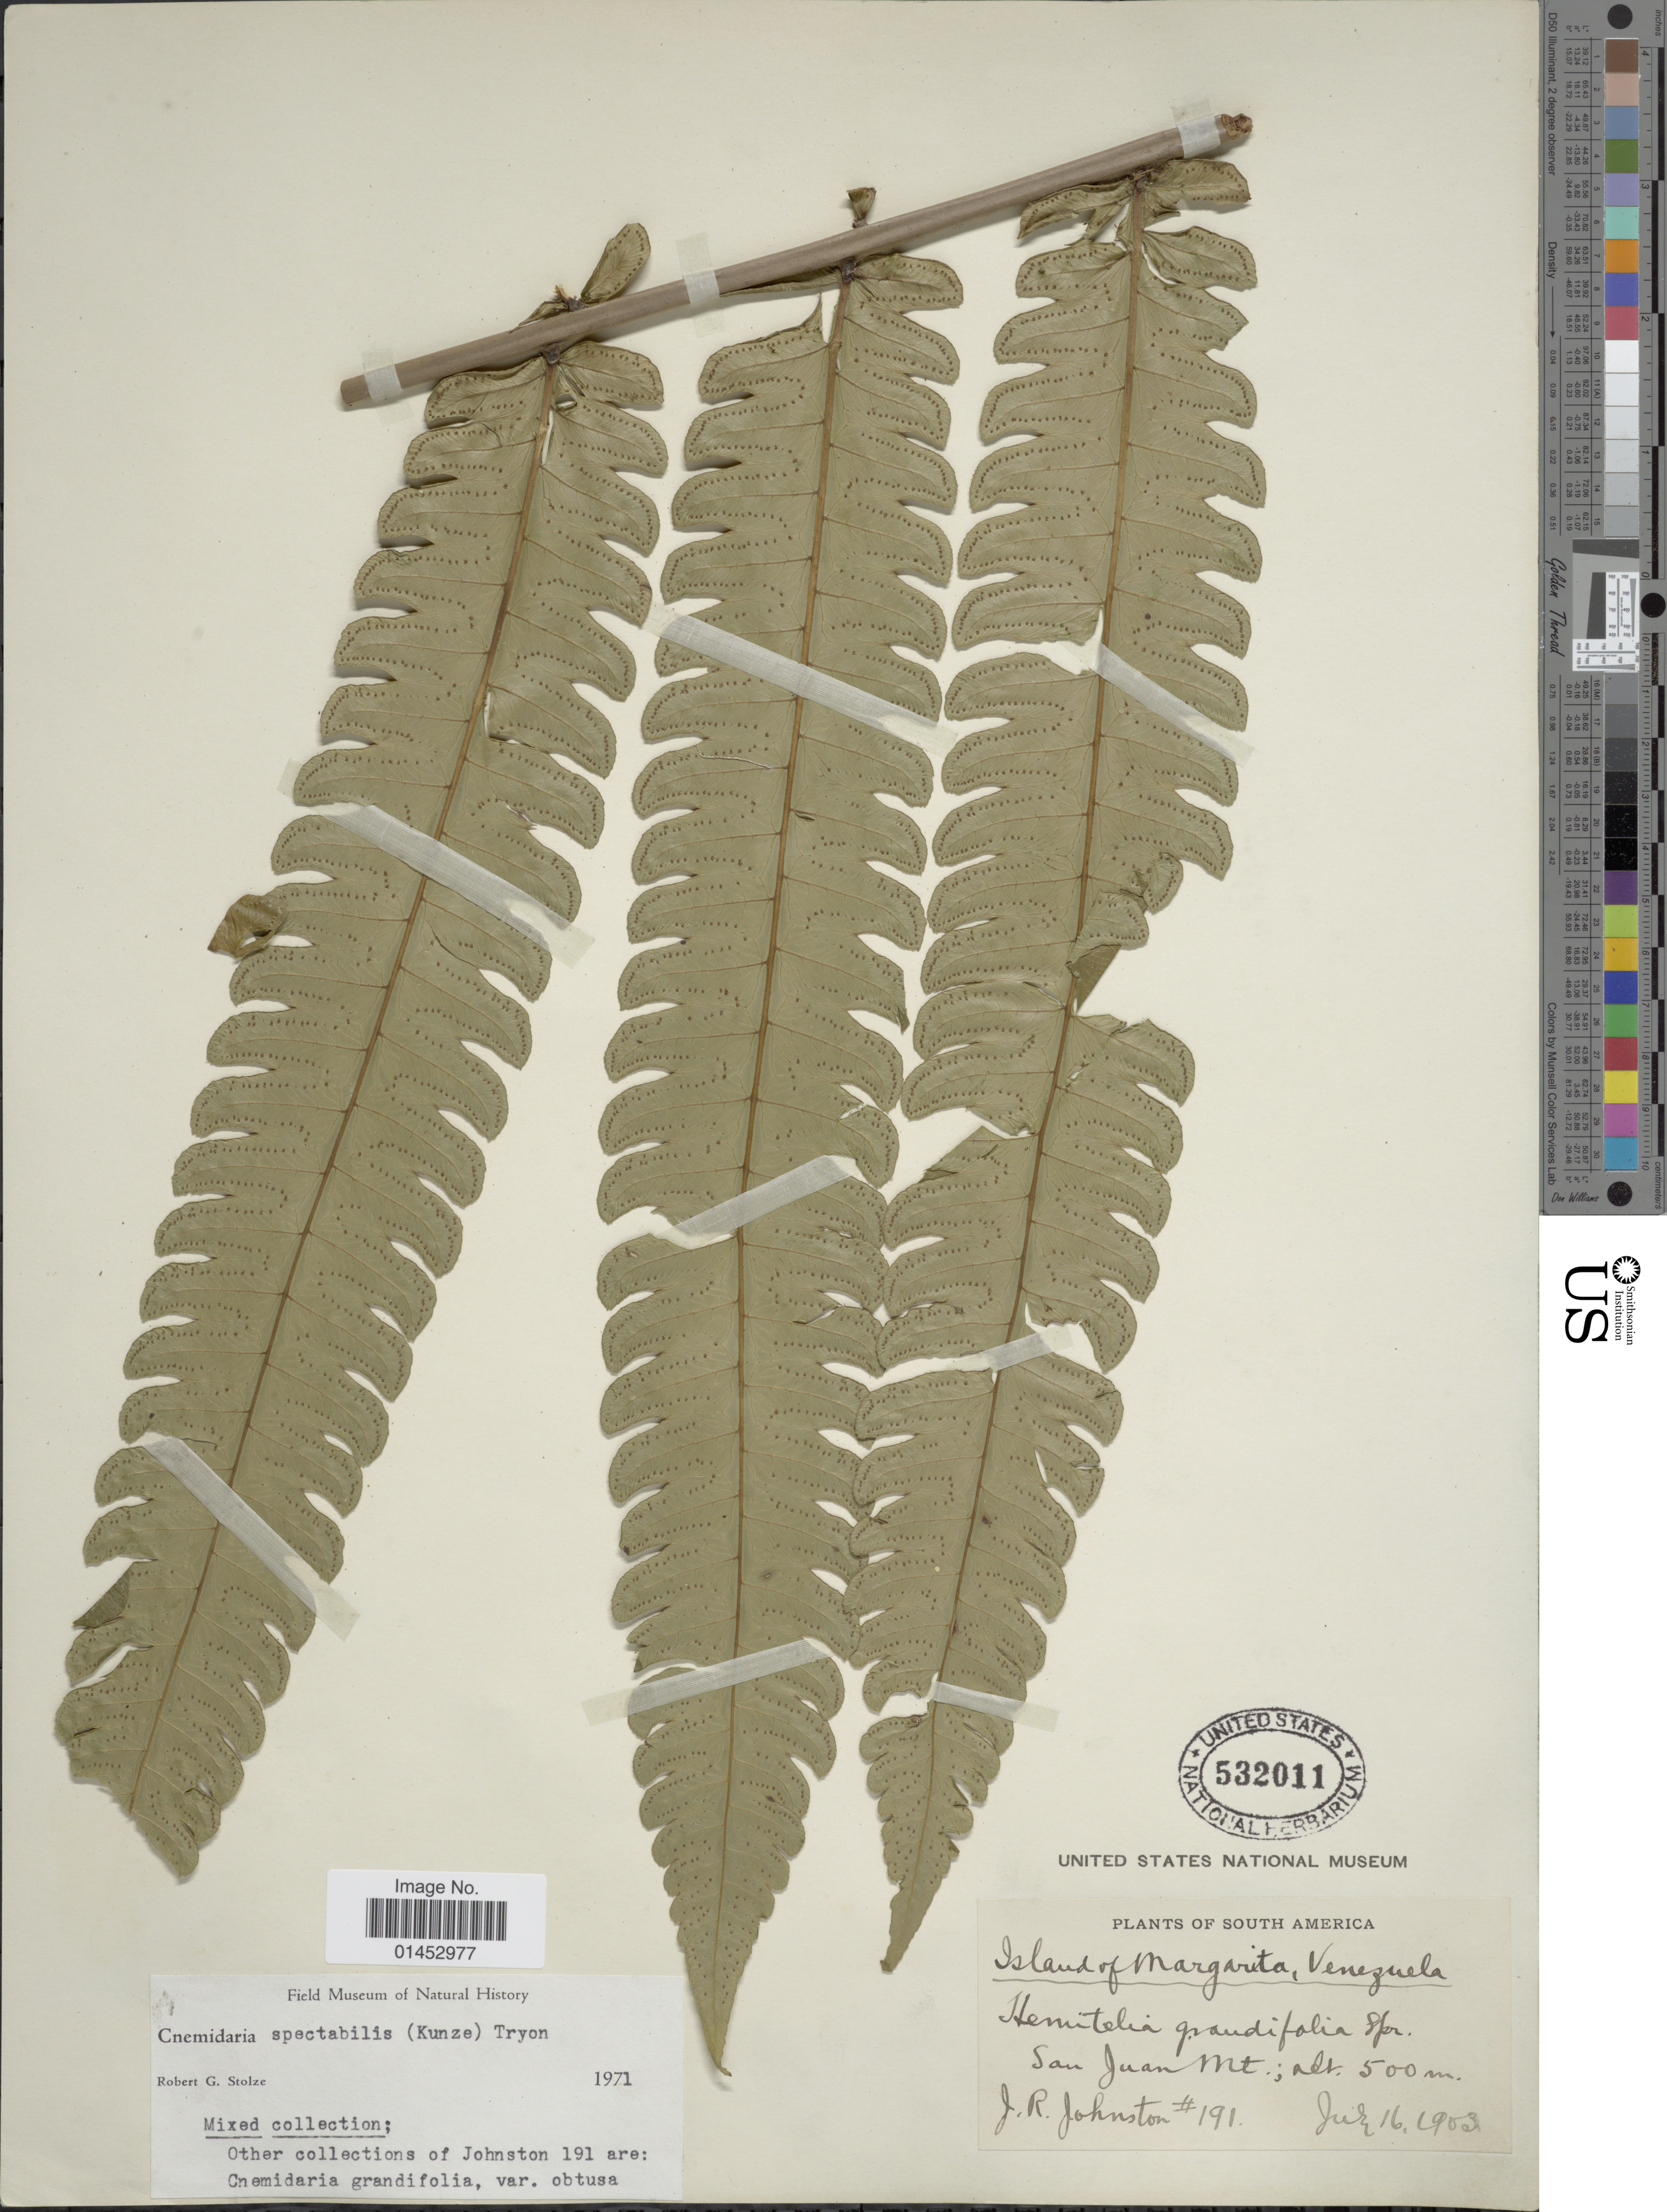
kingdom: Plantae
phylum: Tracheophyta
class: Polypodiopsida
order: Cyatheales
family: Cyatheaceae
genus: Cyathea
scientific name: Cyathea spectabilis var. spectabilis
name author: (Kunze) Domin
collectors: J. Johnston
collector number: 191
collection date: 1903-07-16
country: Venezuela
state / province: Nueva Esparta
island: Margarita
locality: South America, Island of Margarita, San Juan Mt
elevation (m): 500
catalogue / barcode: US 532011